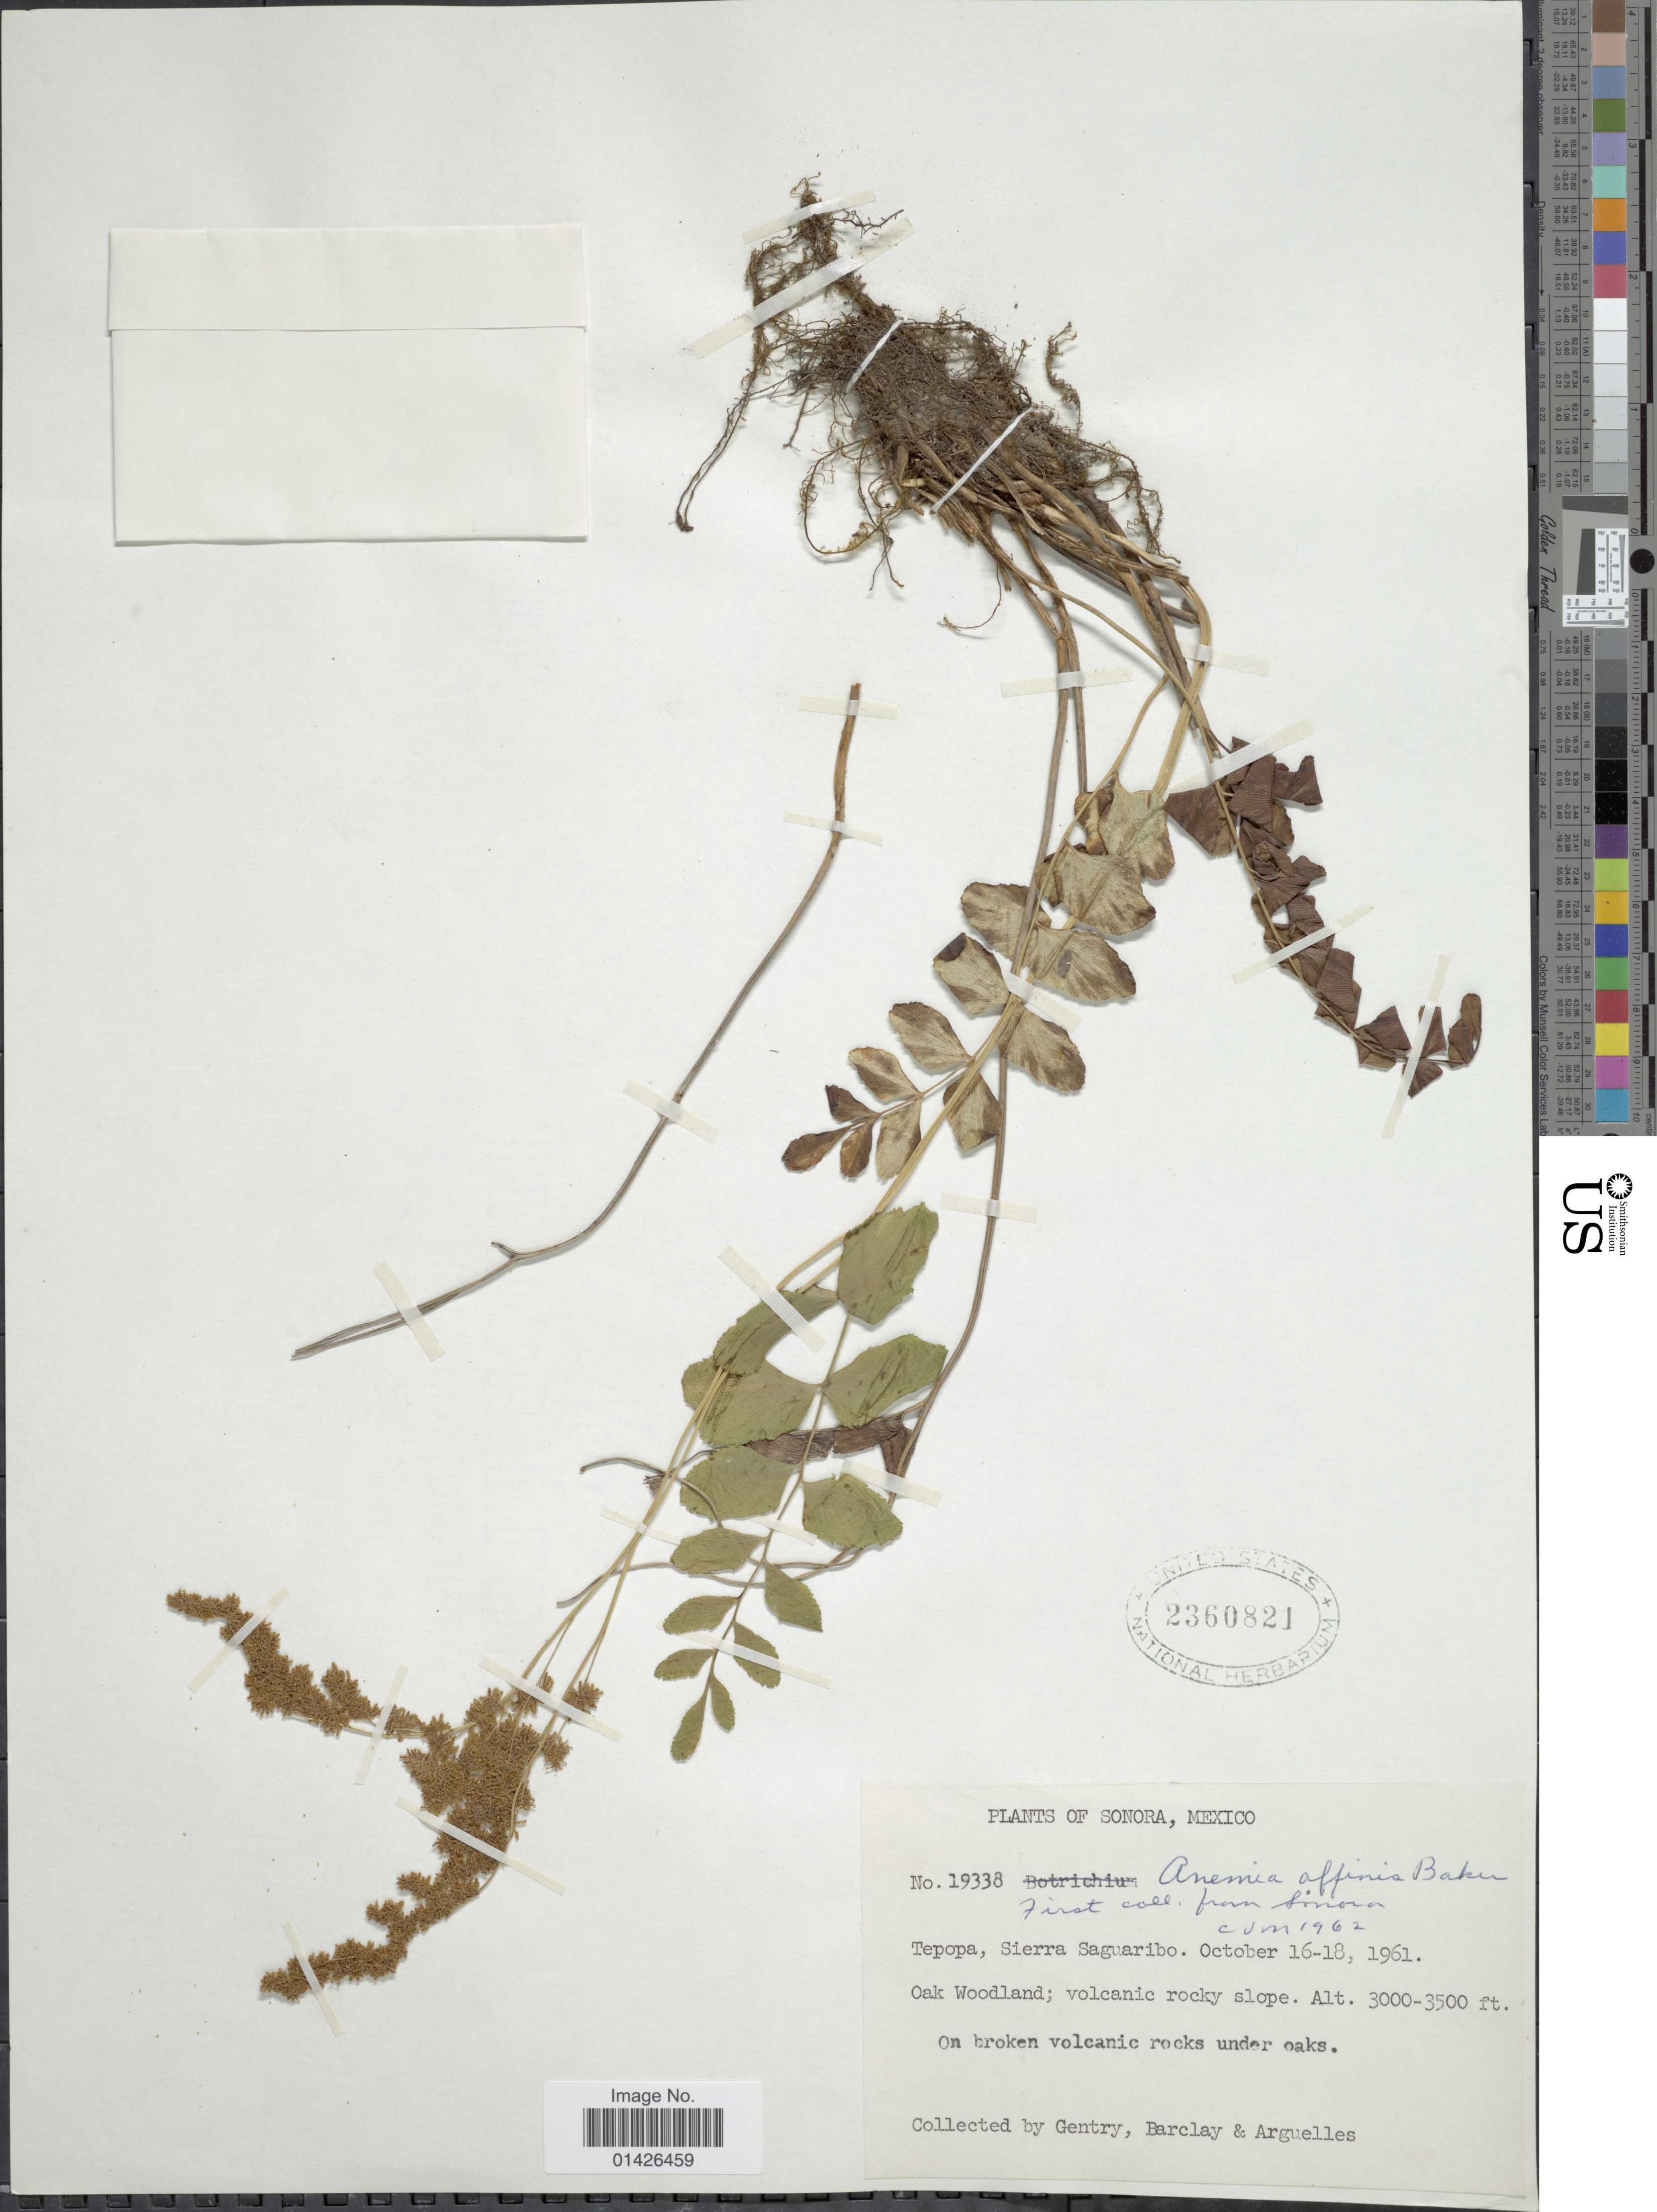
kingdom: Plantae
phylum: Tracheophyta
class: Polypodiopsida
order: Schizaeales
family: Anemiaceae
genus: Anemia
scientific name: Anemia affinis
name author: Baker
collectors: Gentry, --, -- Barclay & Arguelles, --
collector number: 19338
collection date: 1961-10-16/1961-10-18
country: Mexico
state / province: Sonora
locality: Tepopa,Sierra Saguaribo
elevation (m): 3000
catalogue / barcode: US 2360821